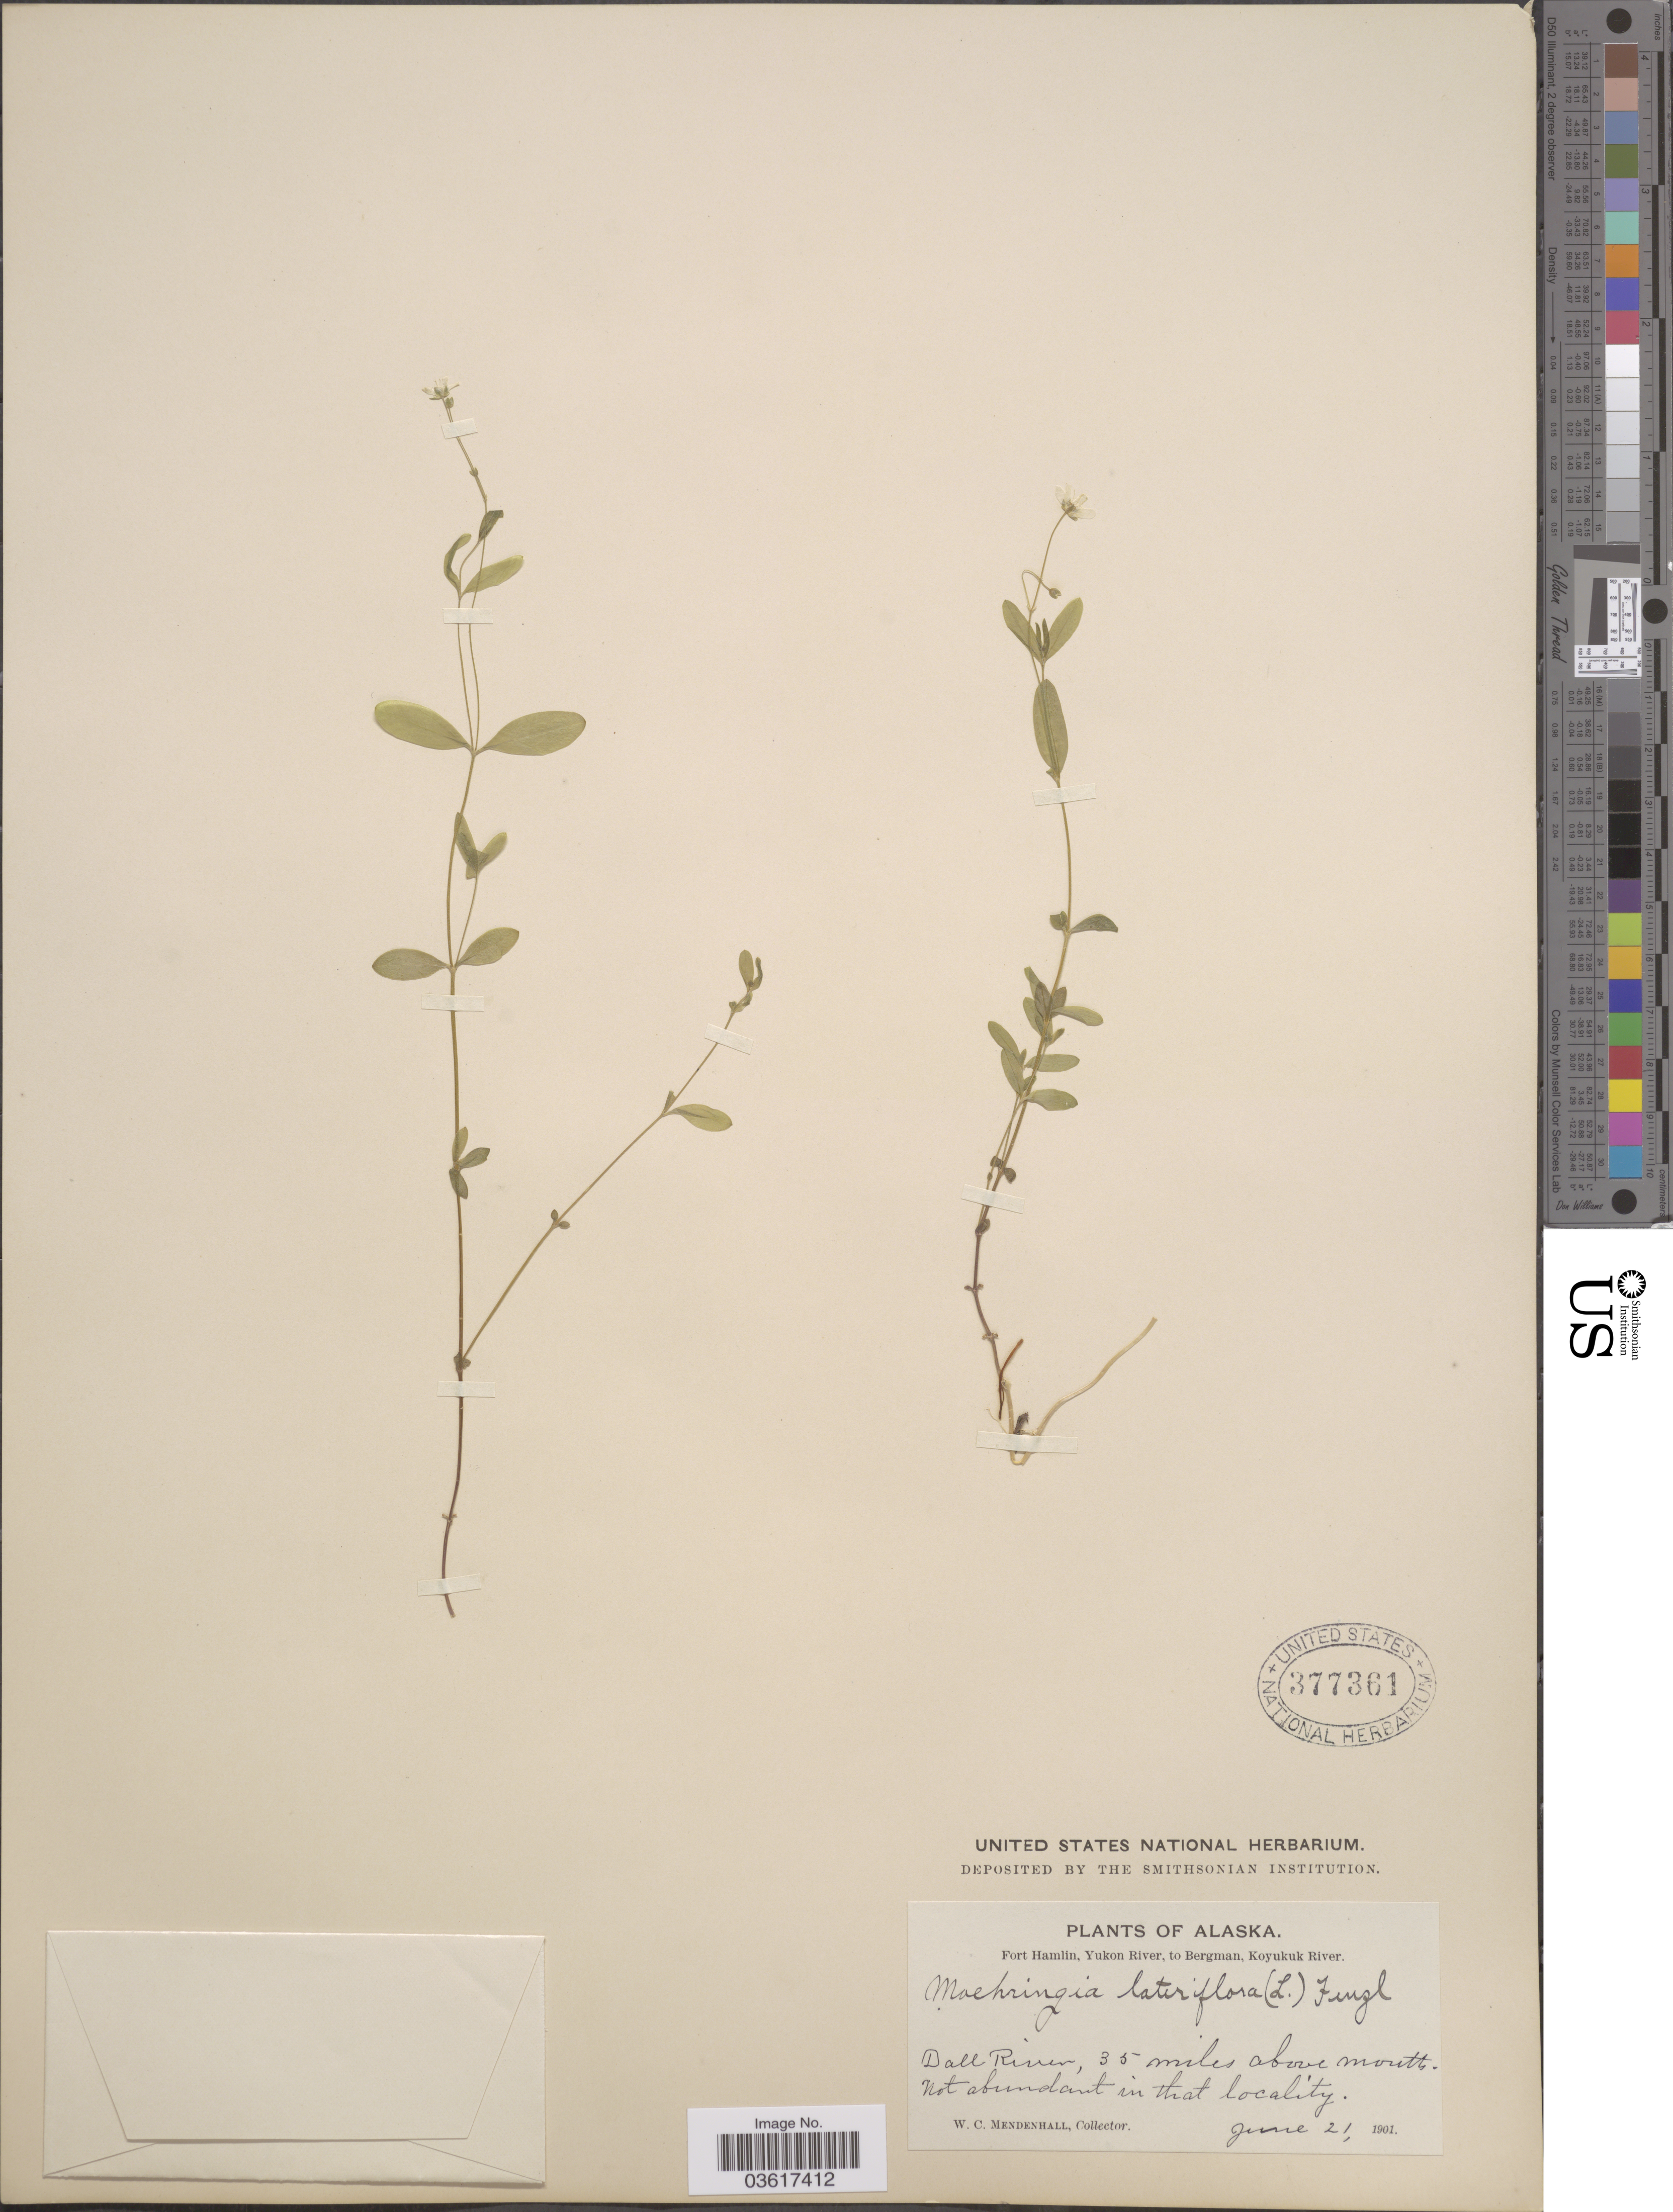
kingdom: Plantae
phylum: Tracheophyta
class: Magnoliopsida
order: Caryophyllales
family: Caryophyllaceae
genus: Moehringia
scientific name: Moehringia lateriflora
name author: (L.) Fenzl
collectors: W. Mendenhall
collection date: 1901-06-21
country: United States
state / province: Alaska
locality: Fort Hamlin, Yukon River, to Bergman, Koyukuk River. Dall River, 35 miles above mouth.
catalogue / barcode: US 377361